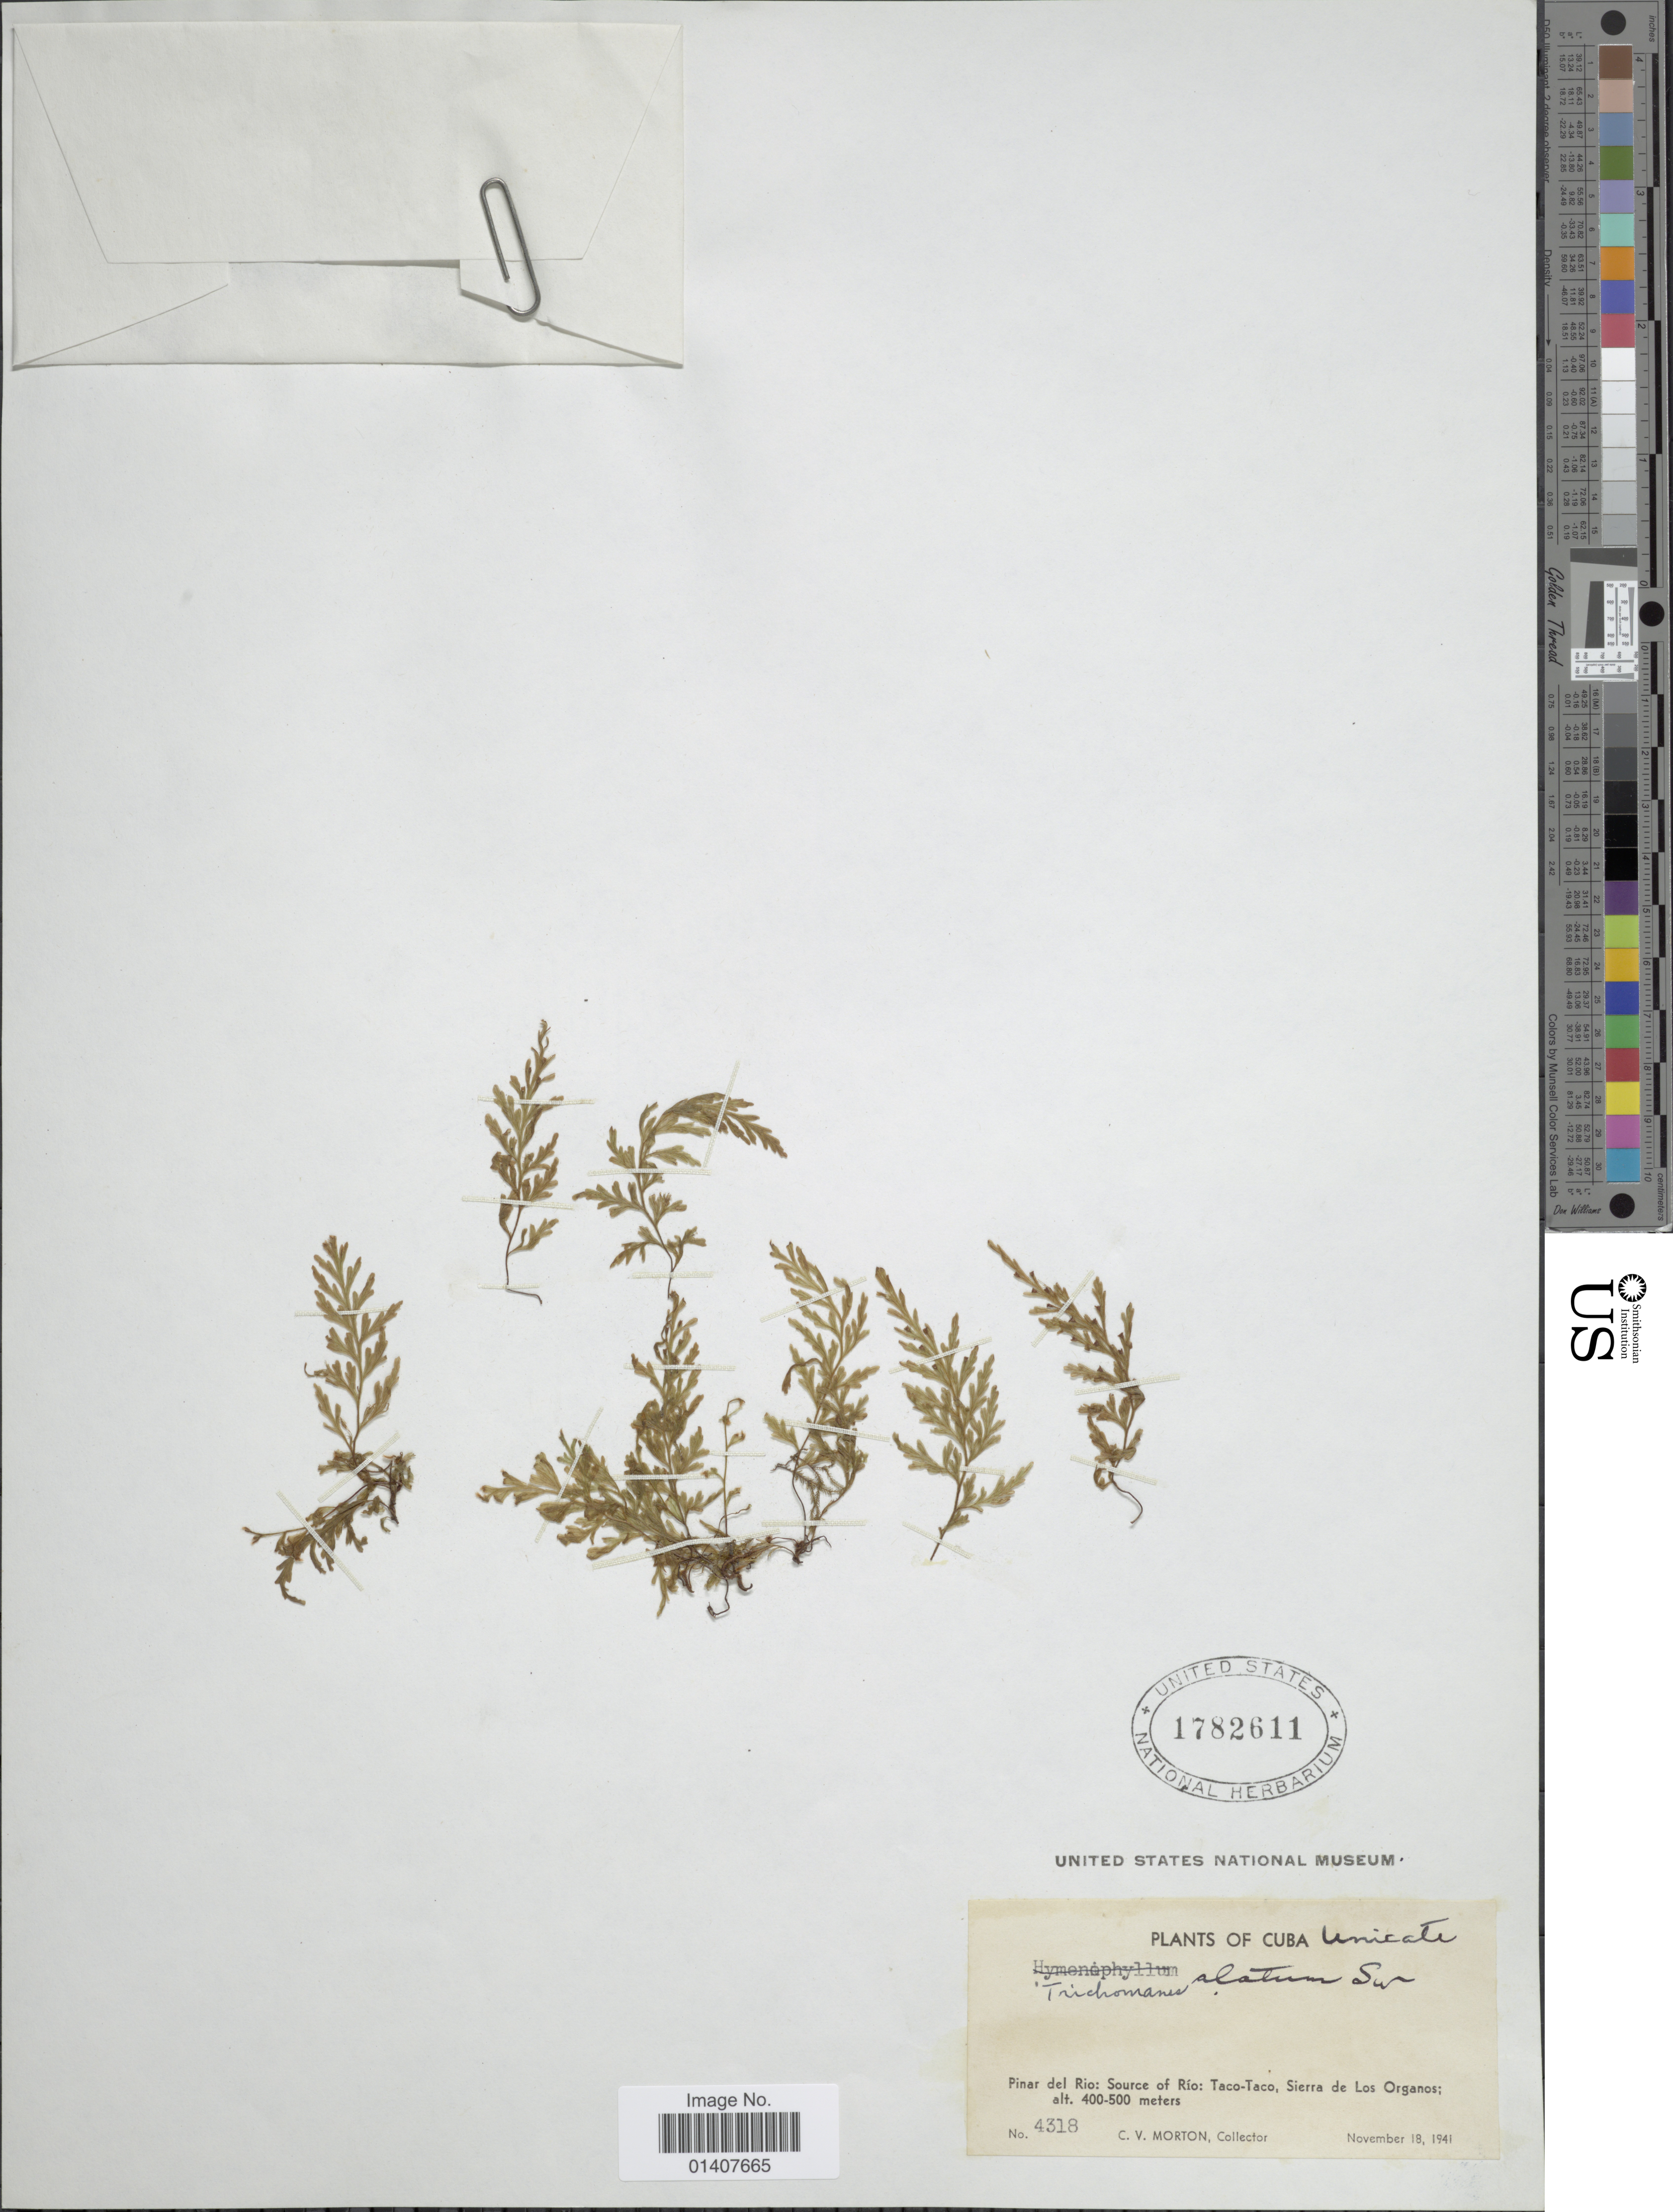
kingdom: Plantae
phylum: Tracheophyta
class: Polypodiopsida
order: Hymenophyllales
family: Hymenophyllaceae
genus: Trichomanes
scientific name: Trichomanes alatum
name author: Sw.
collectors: C. V. Morton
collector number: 4318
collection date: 1941-11-18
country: Cuba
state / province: Pinar del Río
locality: Cuba, Pinar del Rio: Source of Rio: Taco-Taco, Sierra de Los Organos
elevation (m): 400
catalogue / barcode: US 1782611